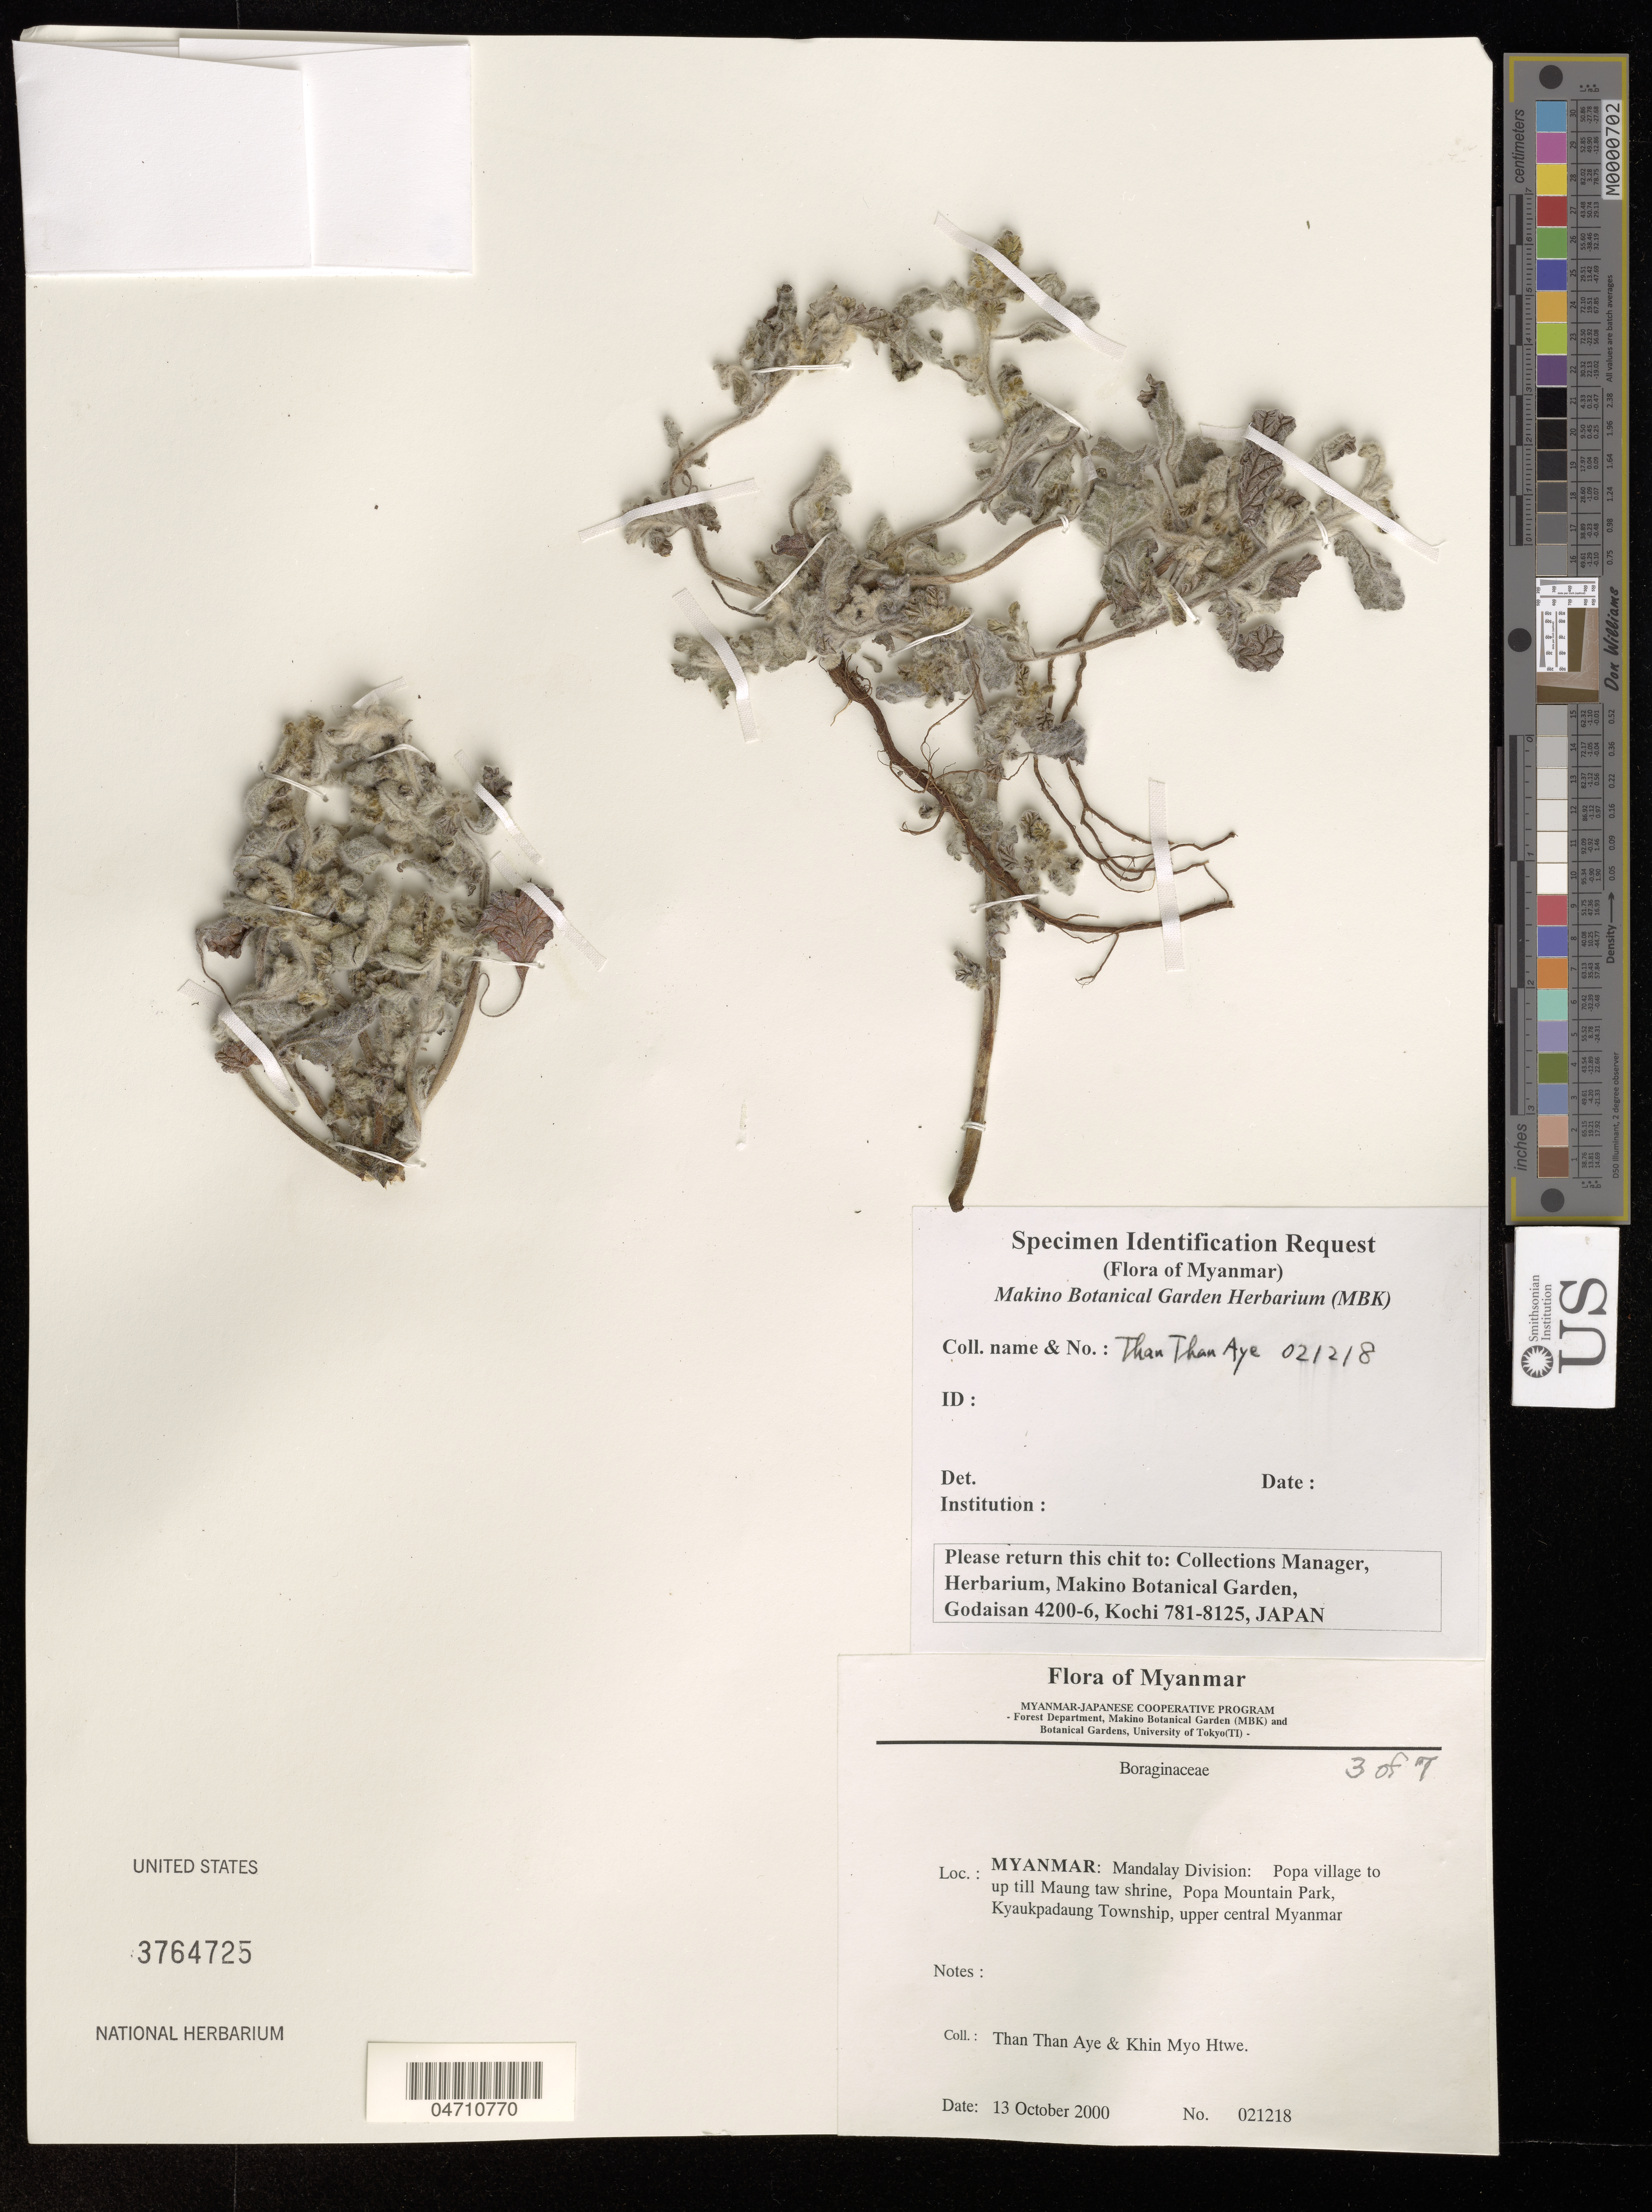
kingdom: Plantae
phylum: Tracheophyta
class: Magnoliopsida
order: Boraginales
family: Boraginaceae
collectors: T. Aye & K. Htwe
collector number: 021218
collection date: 2000-10-13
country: Myanmar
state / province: Mandalay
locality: Mandalay Division: Popa village to up till Maung taw shrine, Popa Mountain Park, Kyaukpadaung Township, upper central Myanmar.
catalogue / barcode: US 3764725